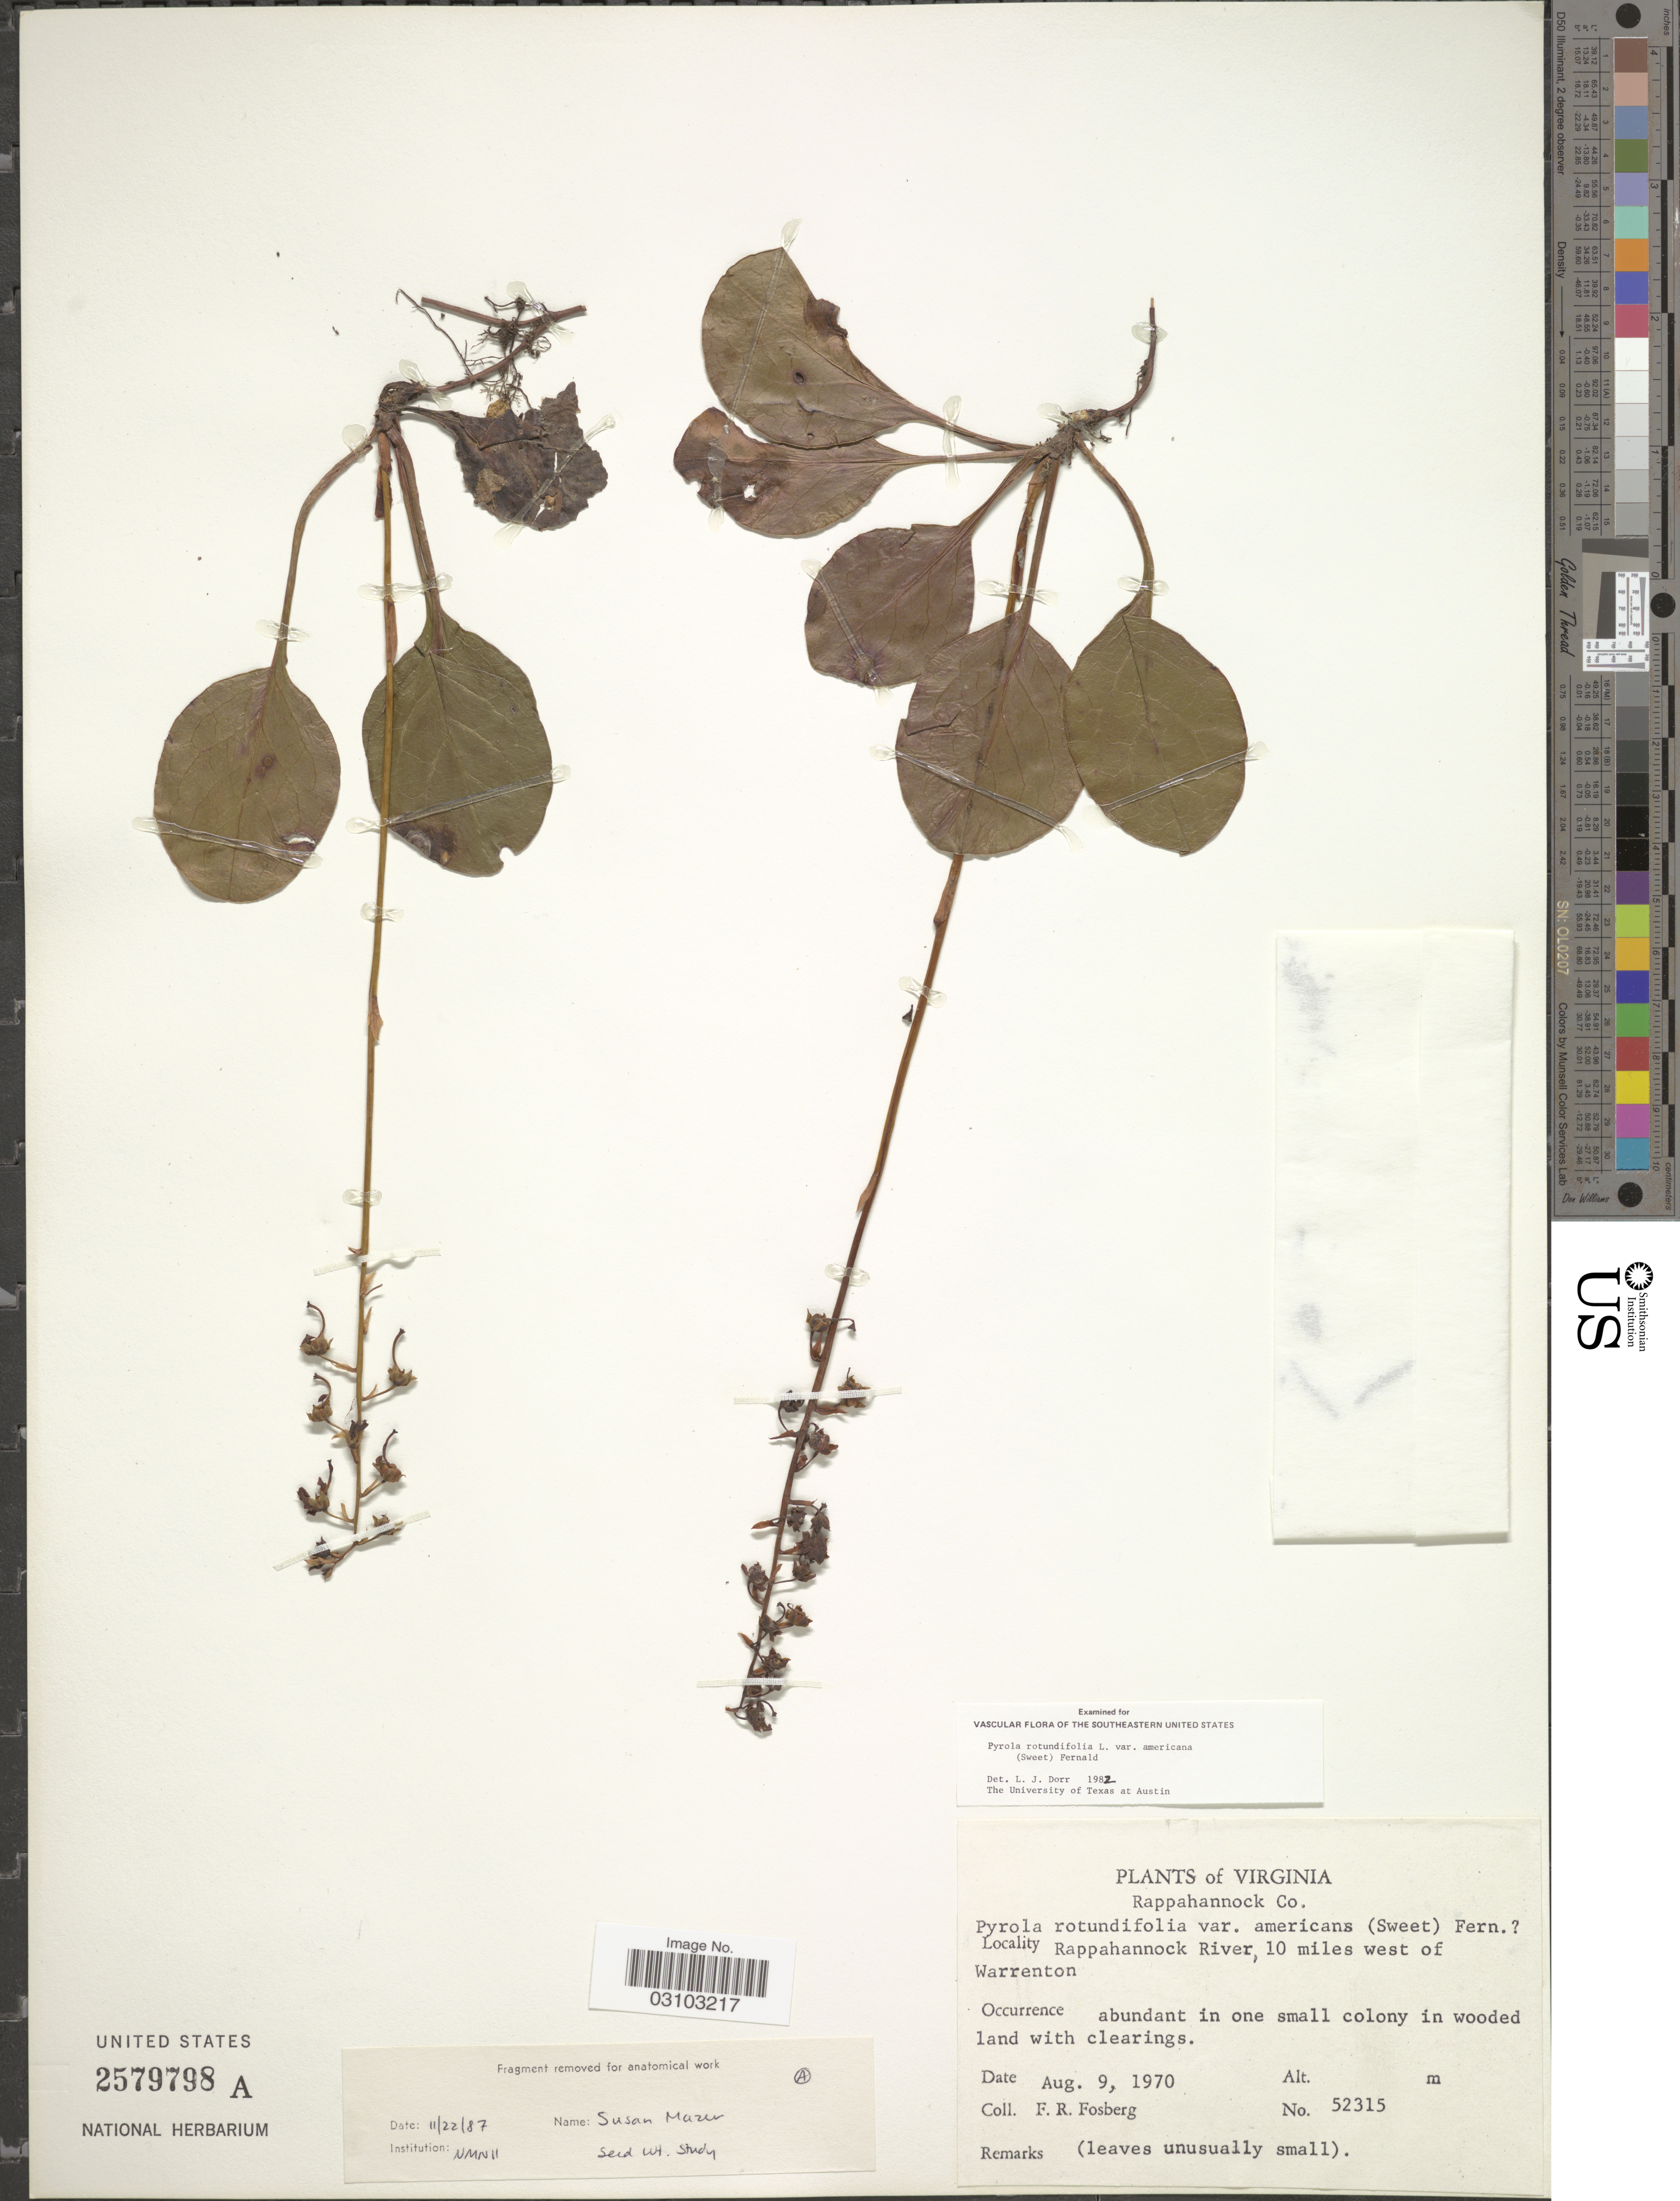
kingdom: Plantae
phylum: Tracheophyta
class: Magnoliopsida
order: Ericales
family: Ericaceae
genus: Pyrola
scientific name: Pyrola americana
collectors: F. R. Fosberg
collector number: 52315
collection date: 1970-08-09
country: United States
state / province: Virginia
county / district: Rappahannock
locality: Rappahannock River10 miles west of Warrenton.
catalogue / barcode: US 2579798A